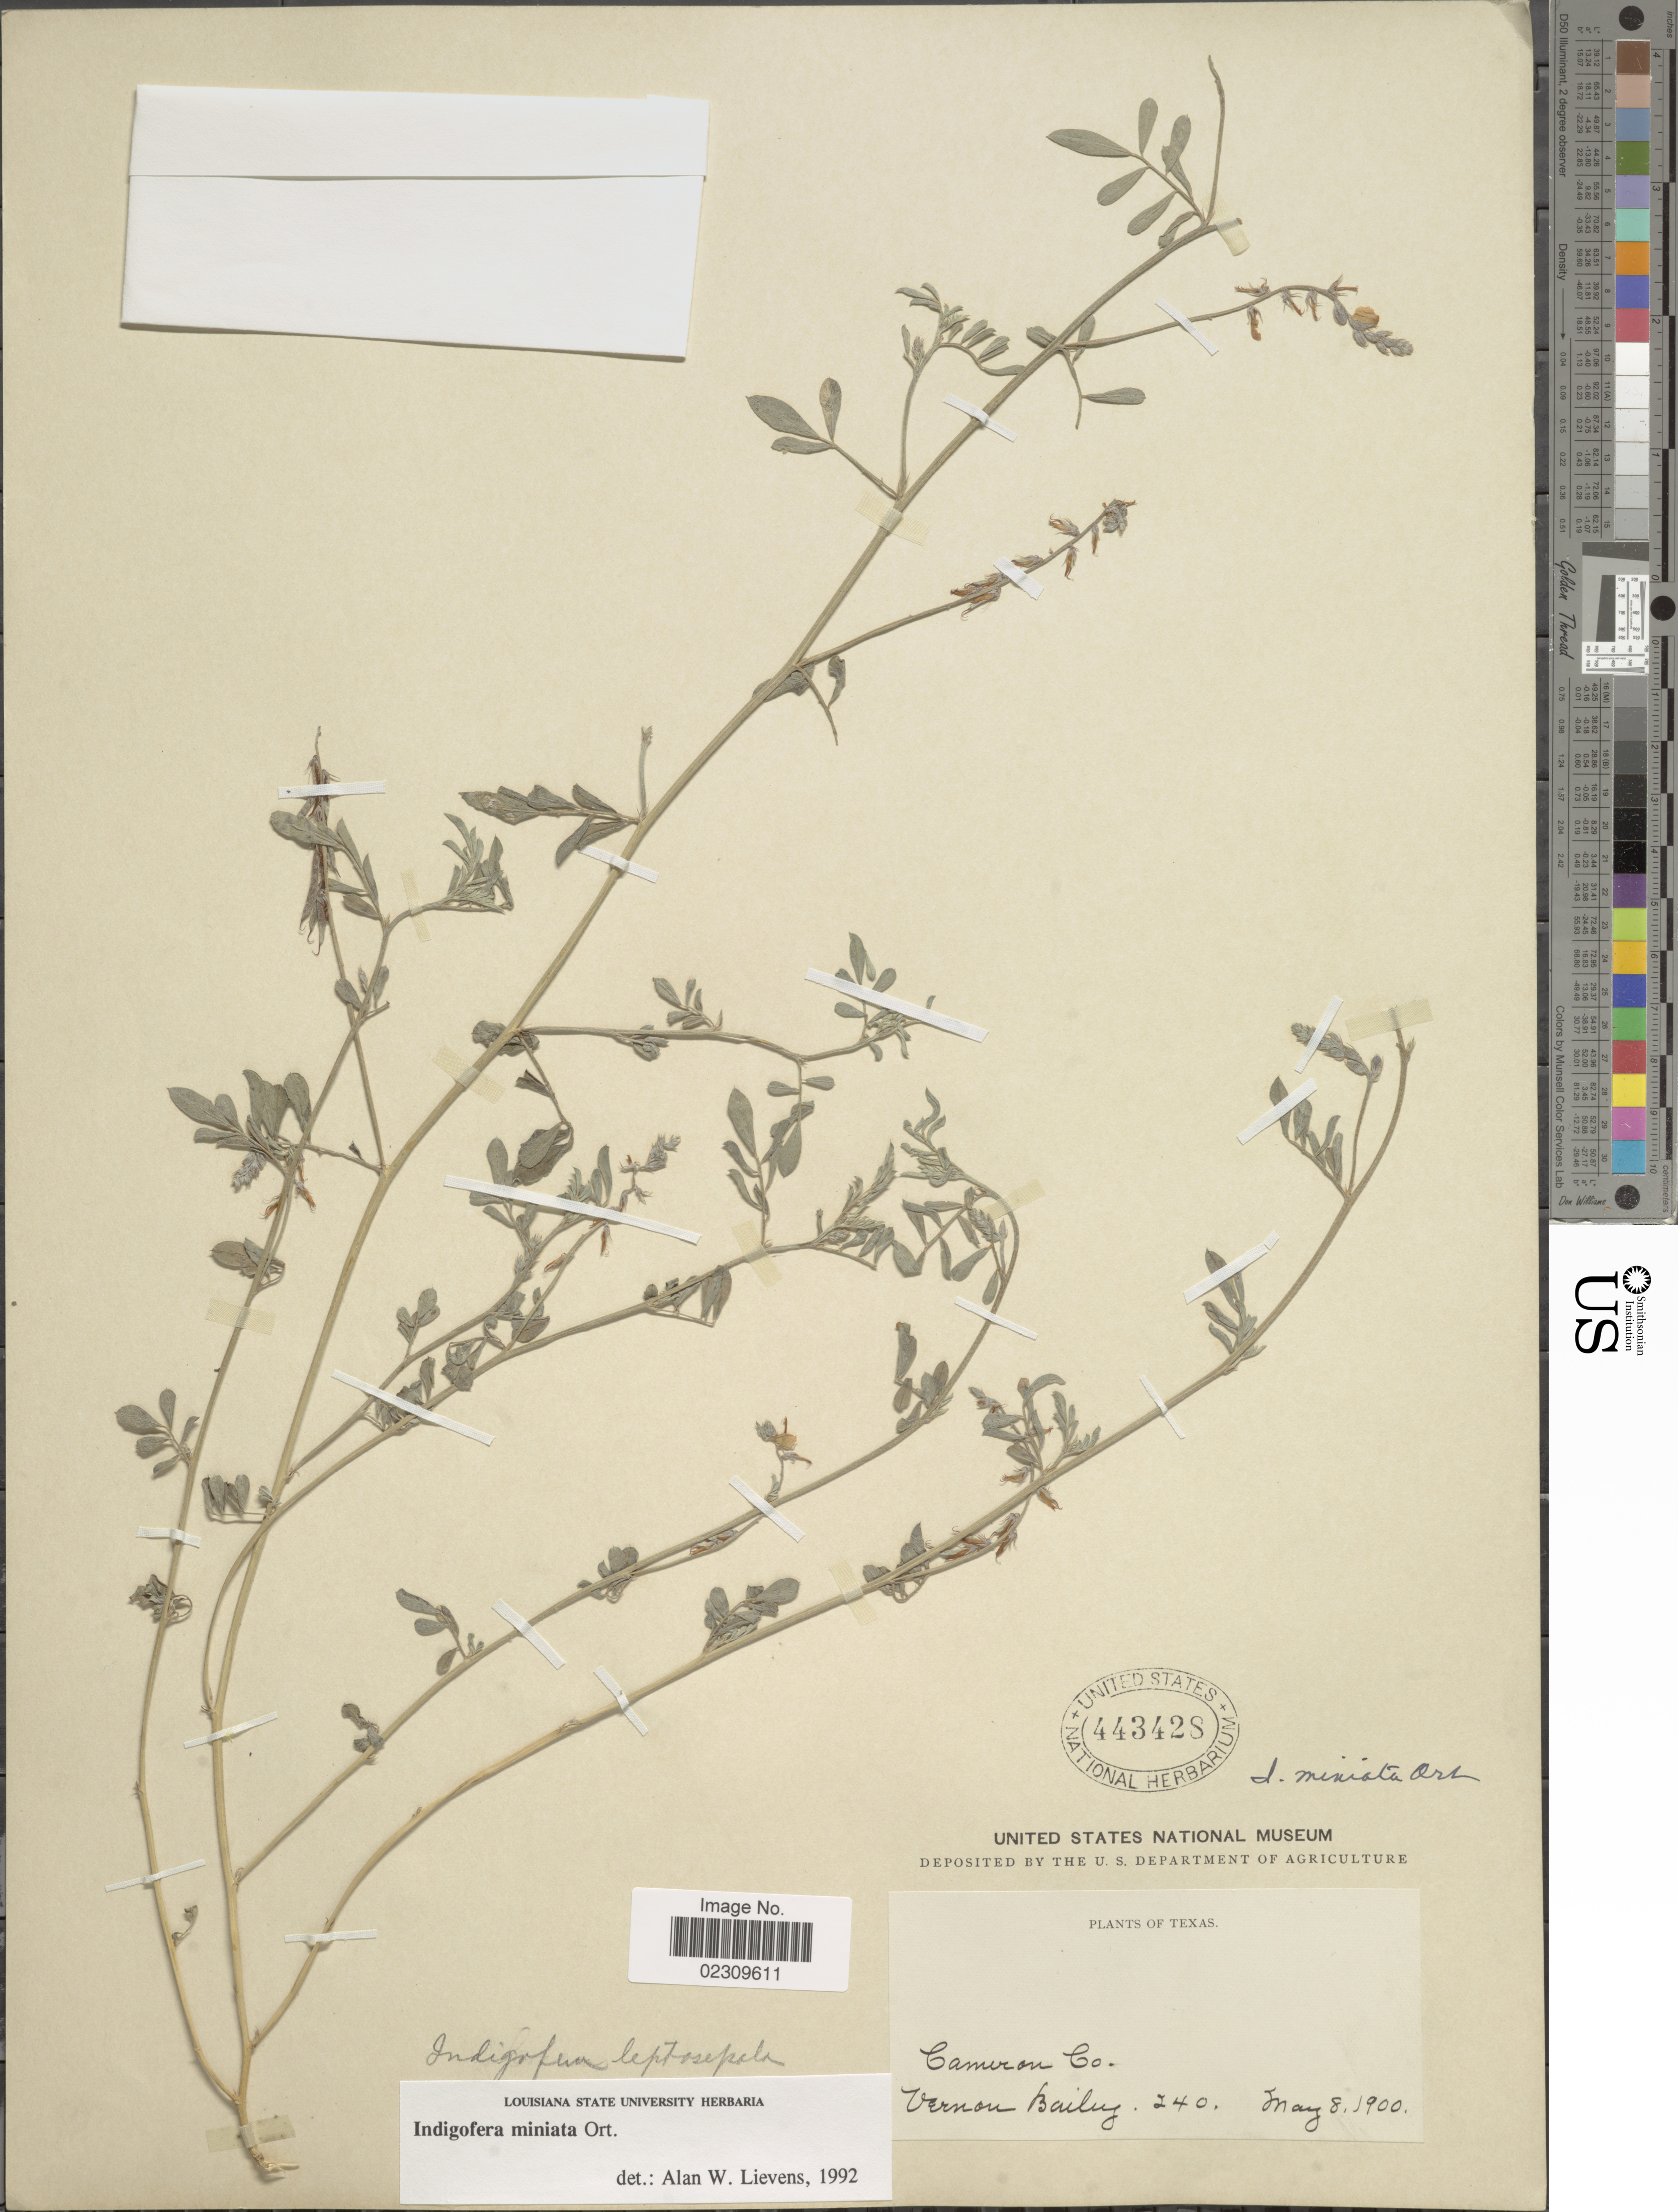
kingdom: Plantae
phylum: Tracheophyta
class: Magnoliopsida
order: Fabales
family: Fabaceae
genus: Indigofera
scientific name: Indigofera miniata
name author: Orteg.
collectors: V. O. Bailey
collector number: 240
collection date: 1900-05-08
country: United States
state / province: Texas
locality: Cameron Co.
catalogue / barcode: US 443428